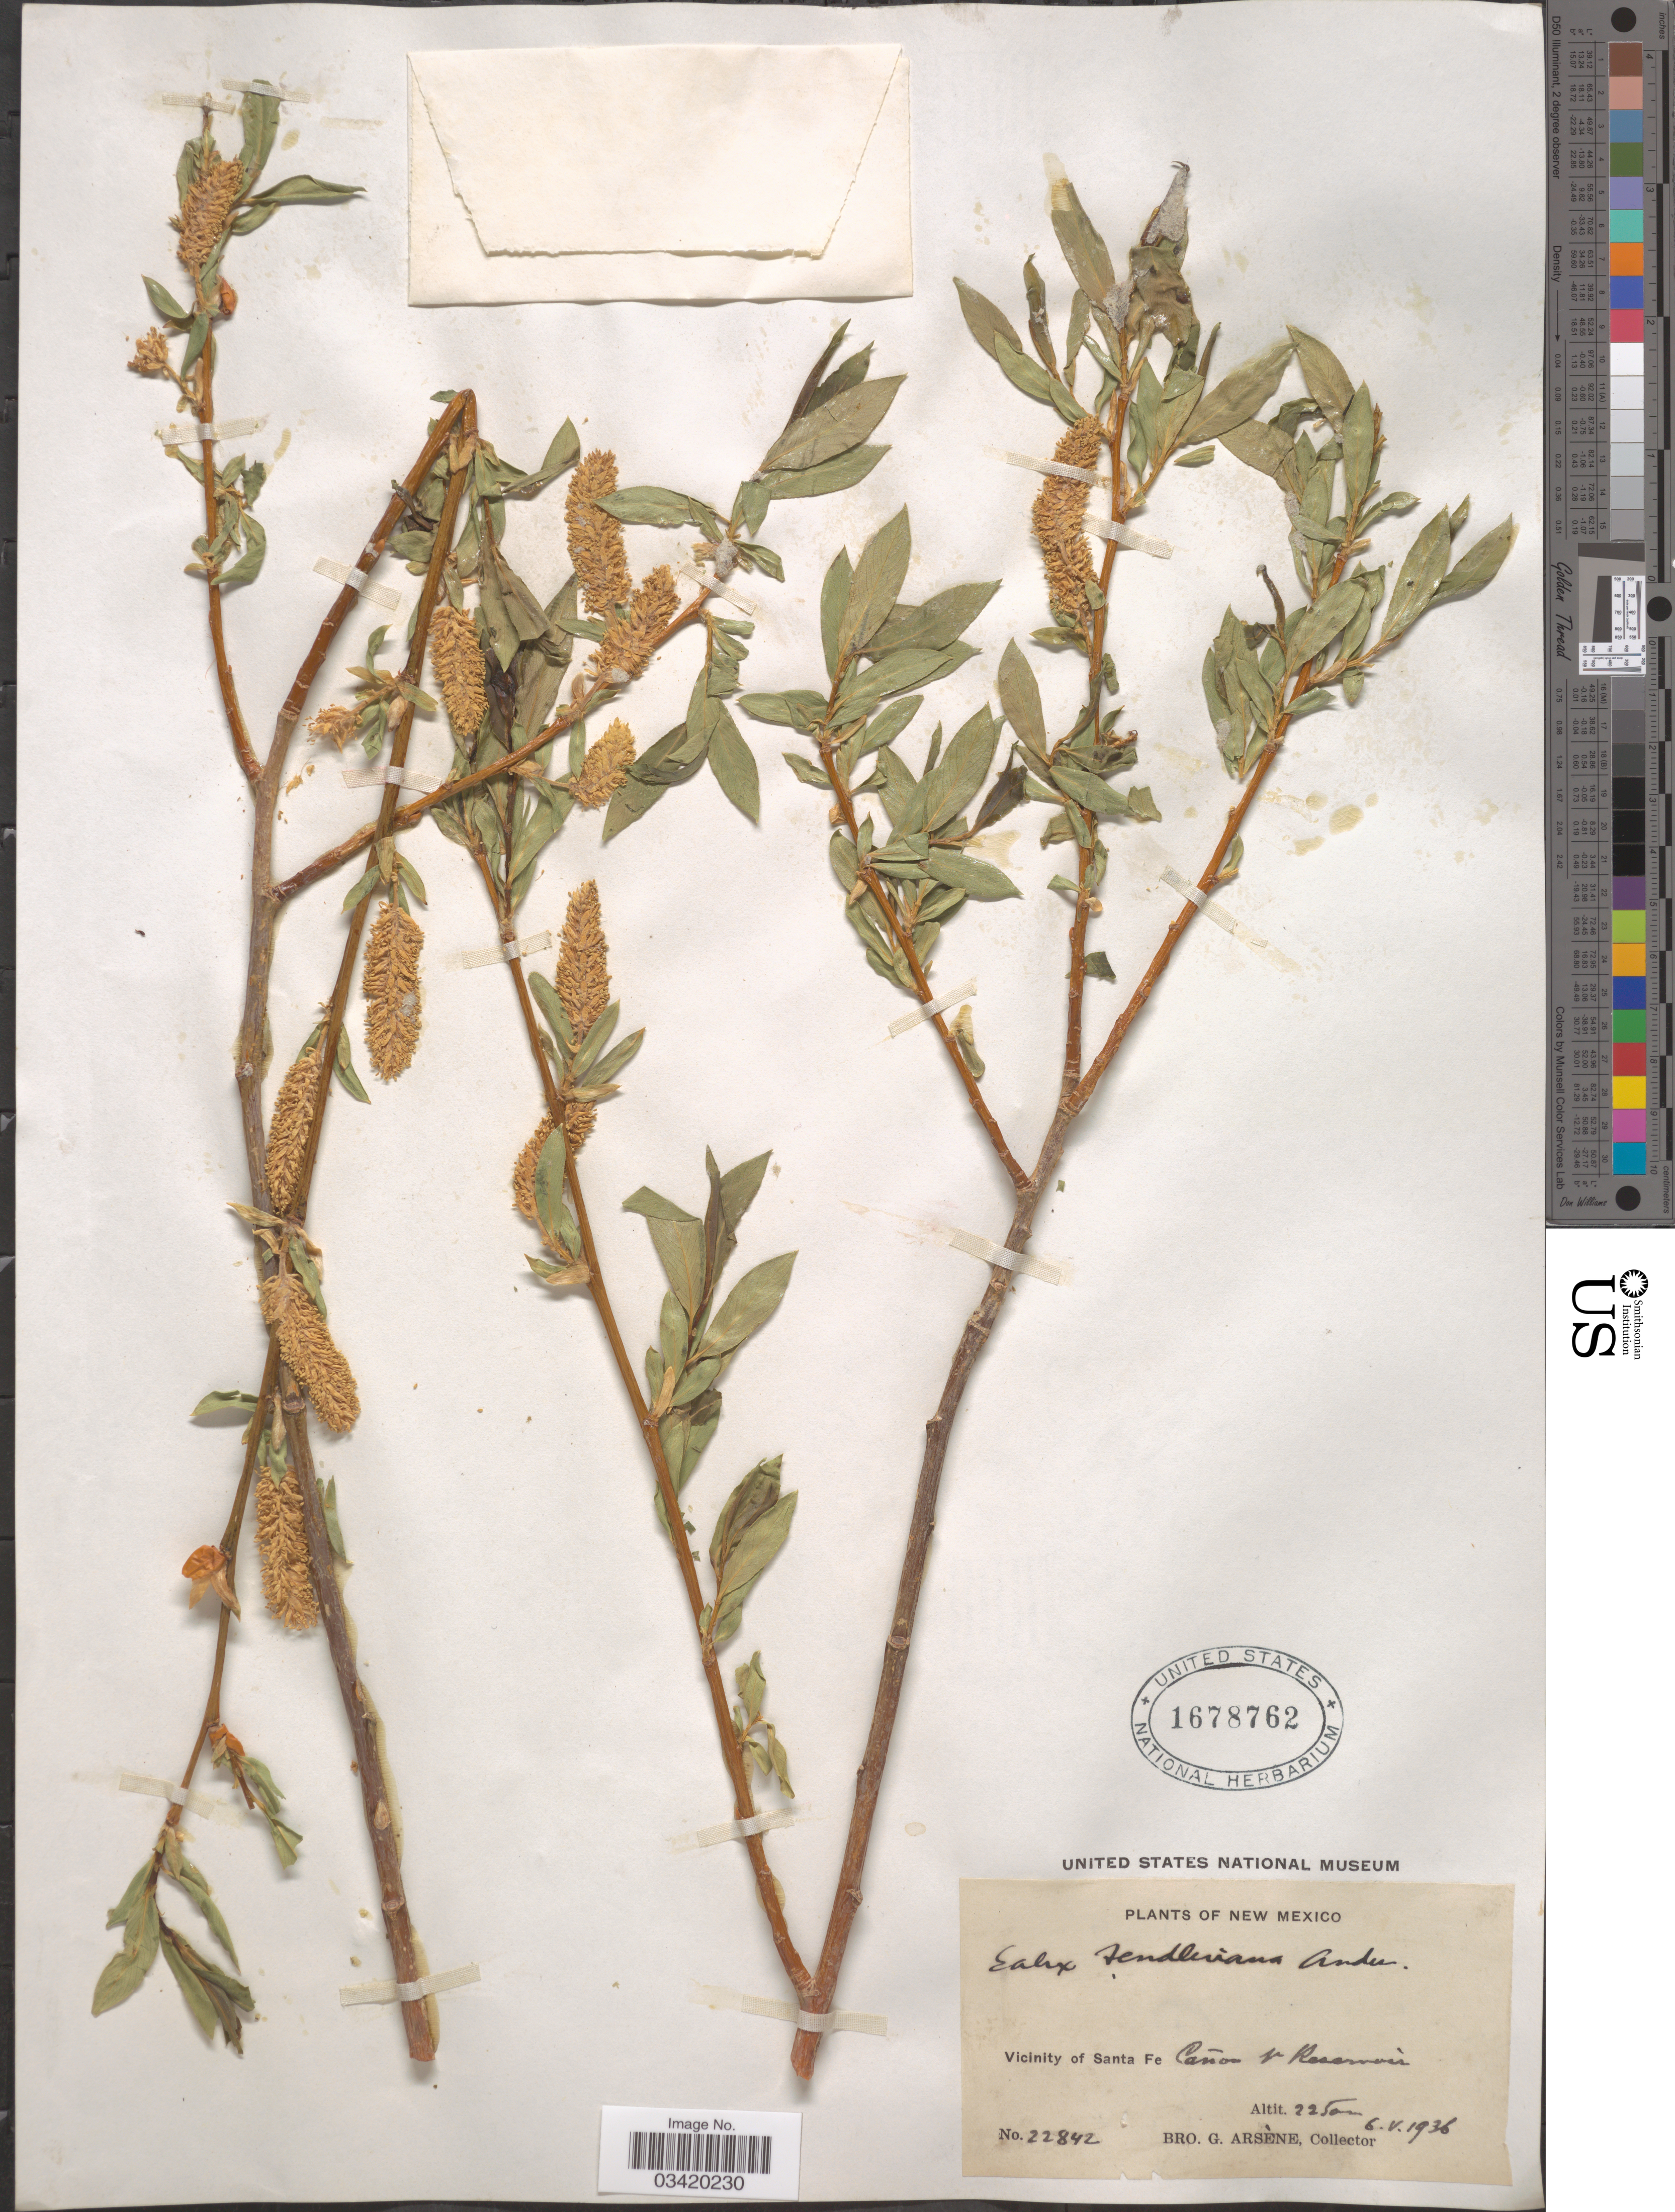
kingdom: Plantae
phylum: Tracheophyta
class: Magnoliopsida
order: Malpighiales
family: Salicaceae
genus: Salix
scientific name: Salix fendleriana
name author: Andersson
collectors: Bro. G. Arsène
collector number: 22842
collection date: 1936-05-06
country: United States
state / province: New Mexico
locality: Vicinity of Santa Fe. Cañon & Reservoir.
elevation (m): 2250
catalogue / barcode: US 1678762